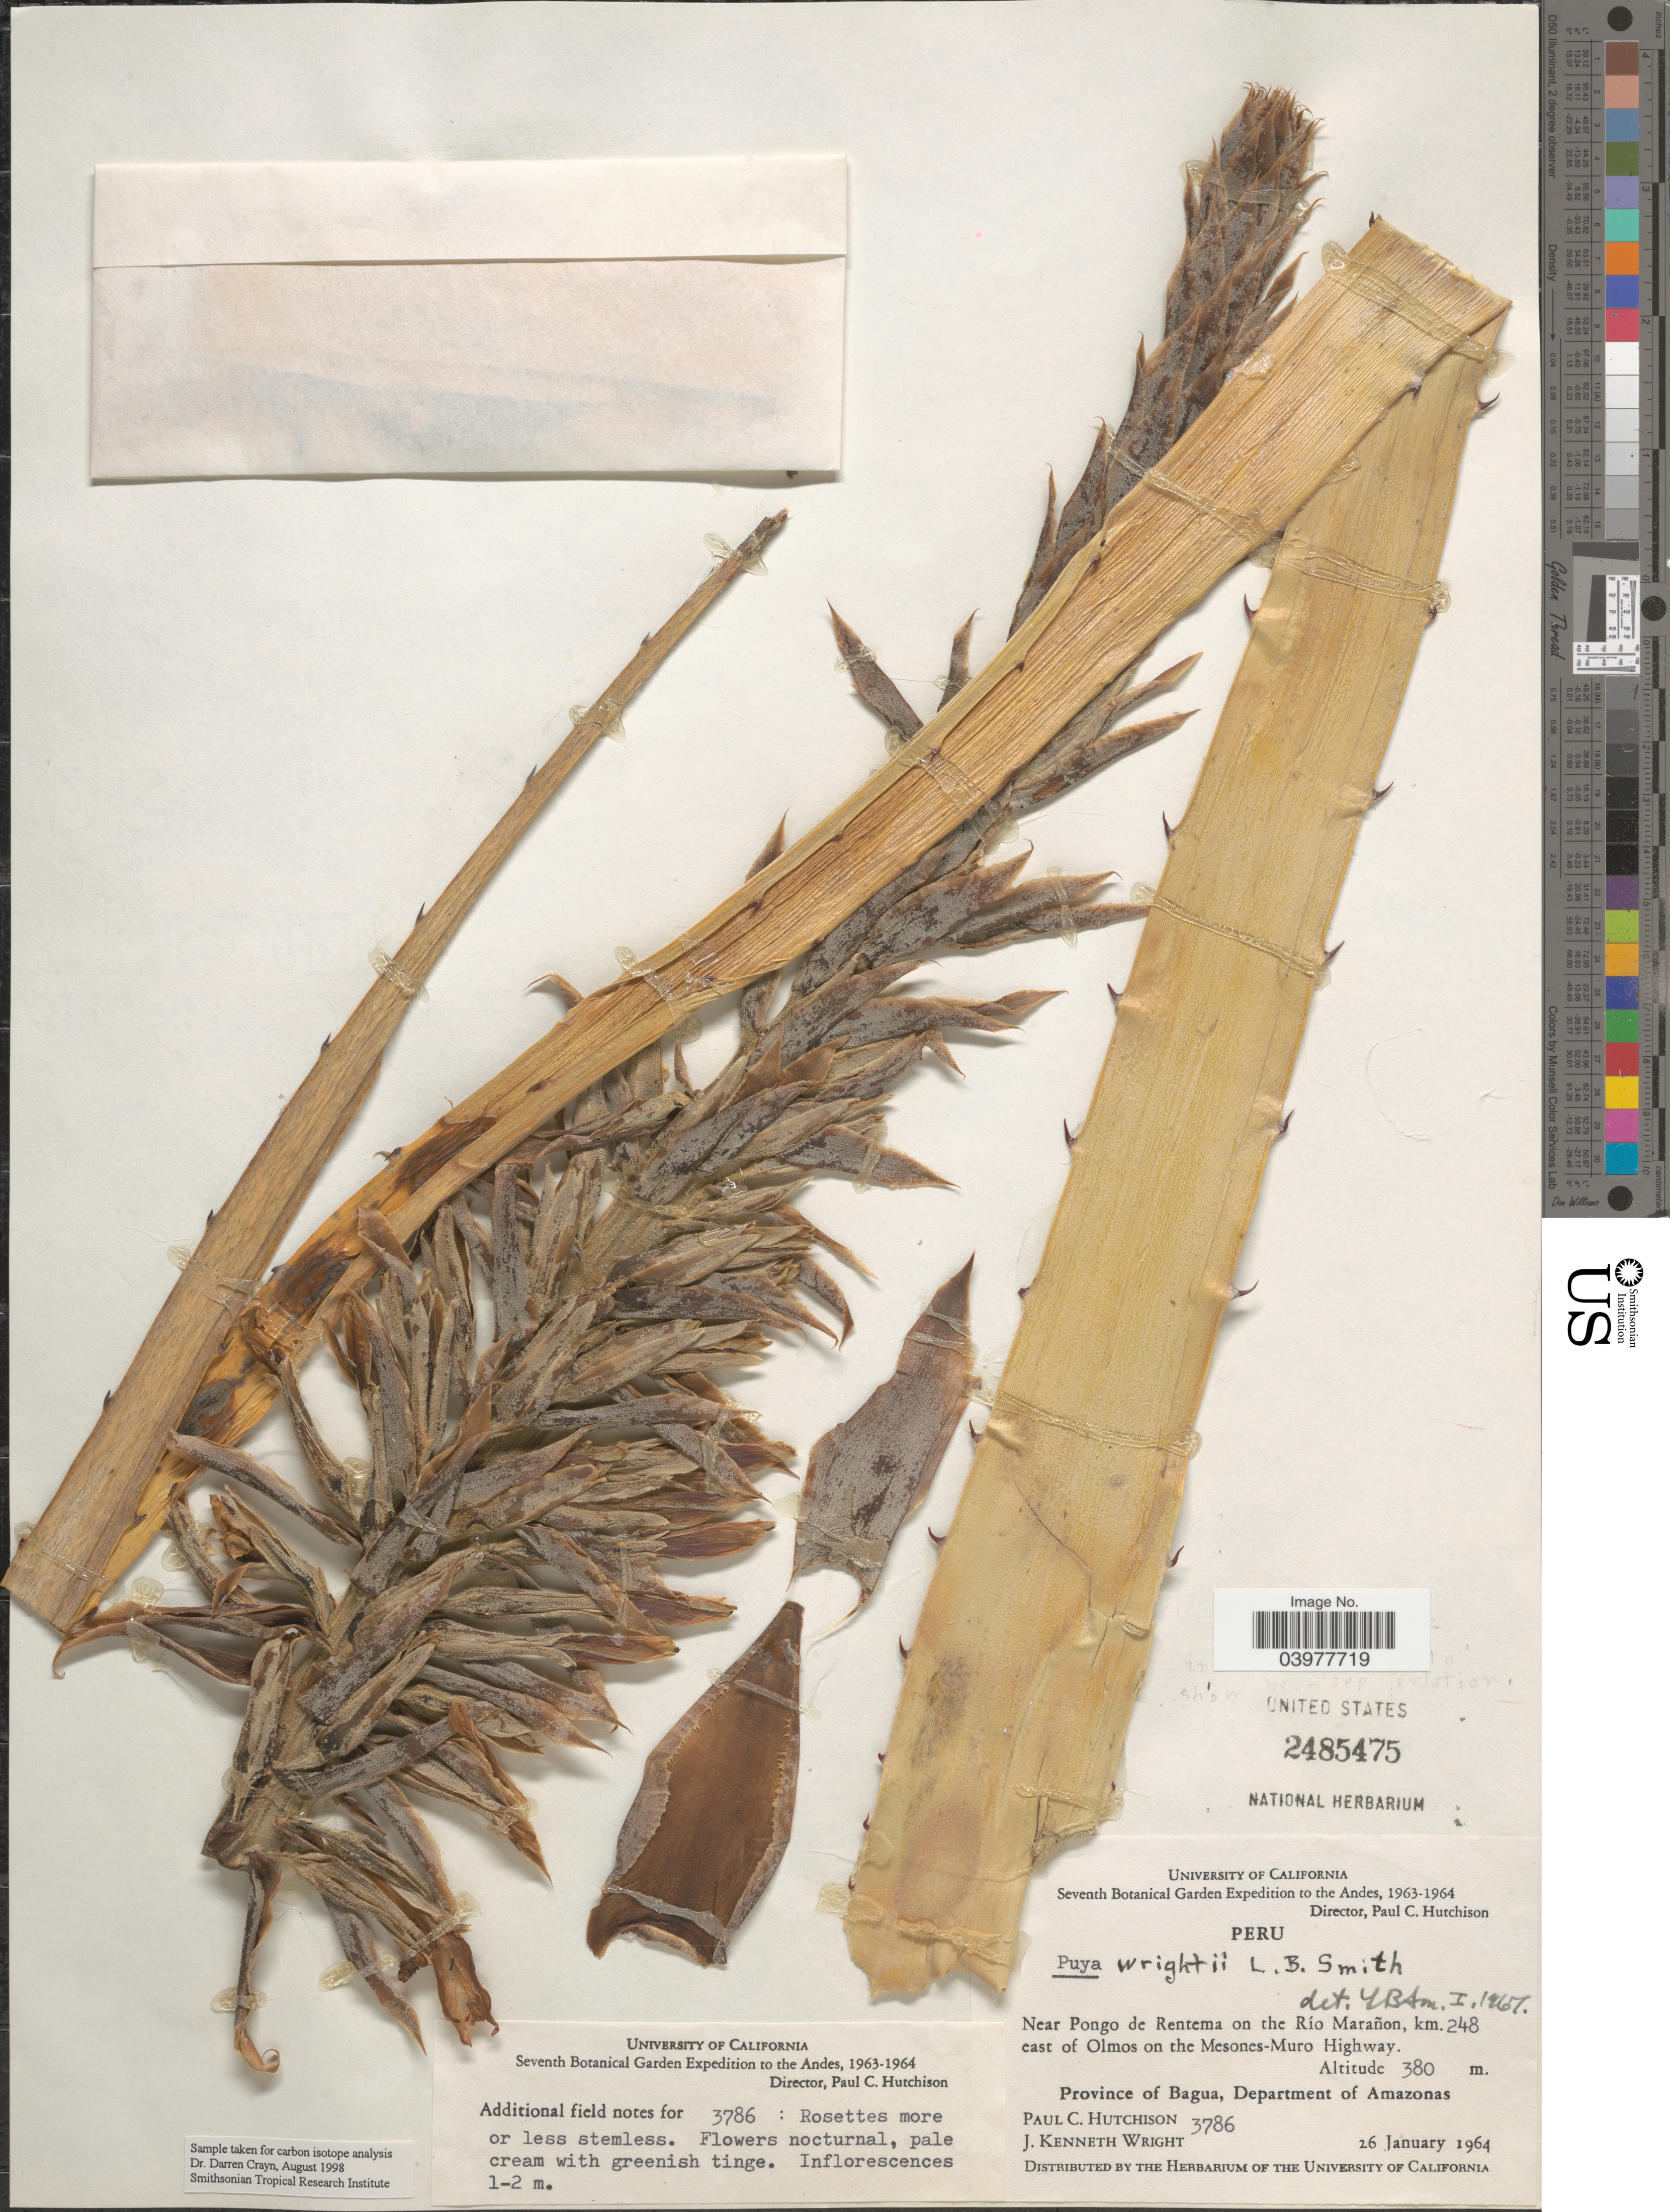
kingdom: Plantae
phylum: Tracheophyta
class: Liliopsida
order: Poales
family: Bromeliaceae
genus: Puya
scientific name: Puya wrightii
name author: L.B. Sm.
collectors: P. C. Hutchison & J. K. Wright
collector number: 3786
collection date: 1964-01-26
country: Peru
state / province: Amazonas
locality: The Andes. Near Pongo de Rentema on the Río Marañon, km. 248 east of Olmos on the Mesones-Muro Highway. Province of Bagua, Department of Amazonas.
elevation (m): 380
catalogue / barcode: US 2485475